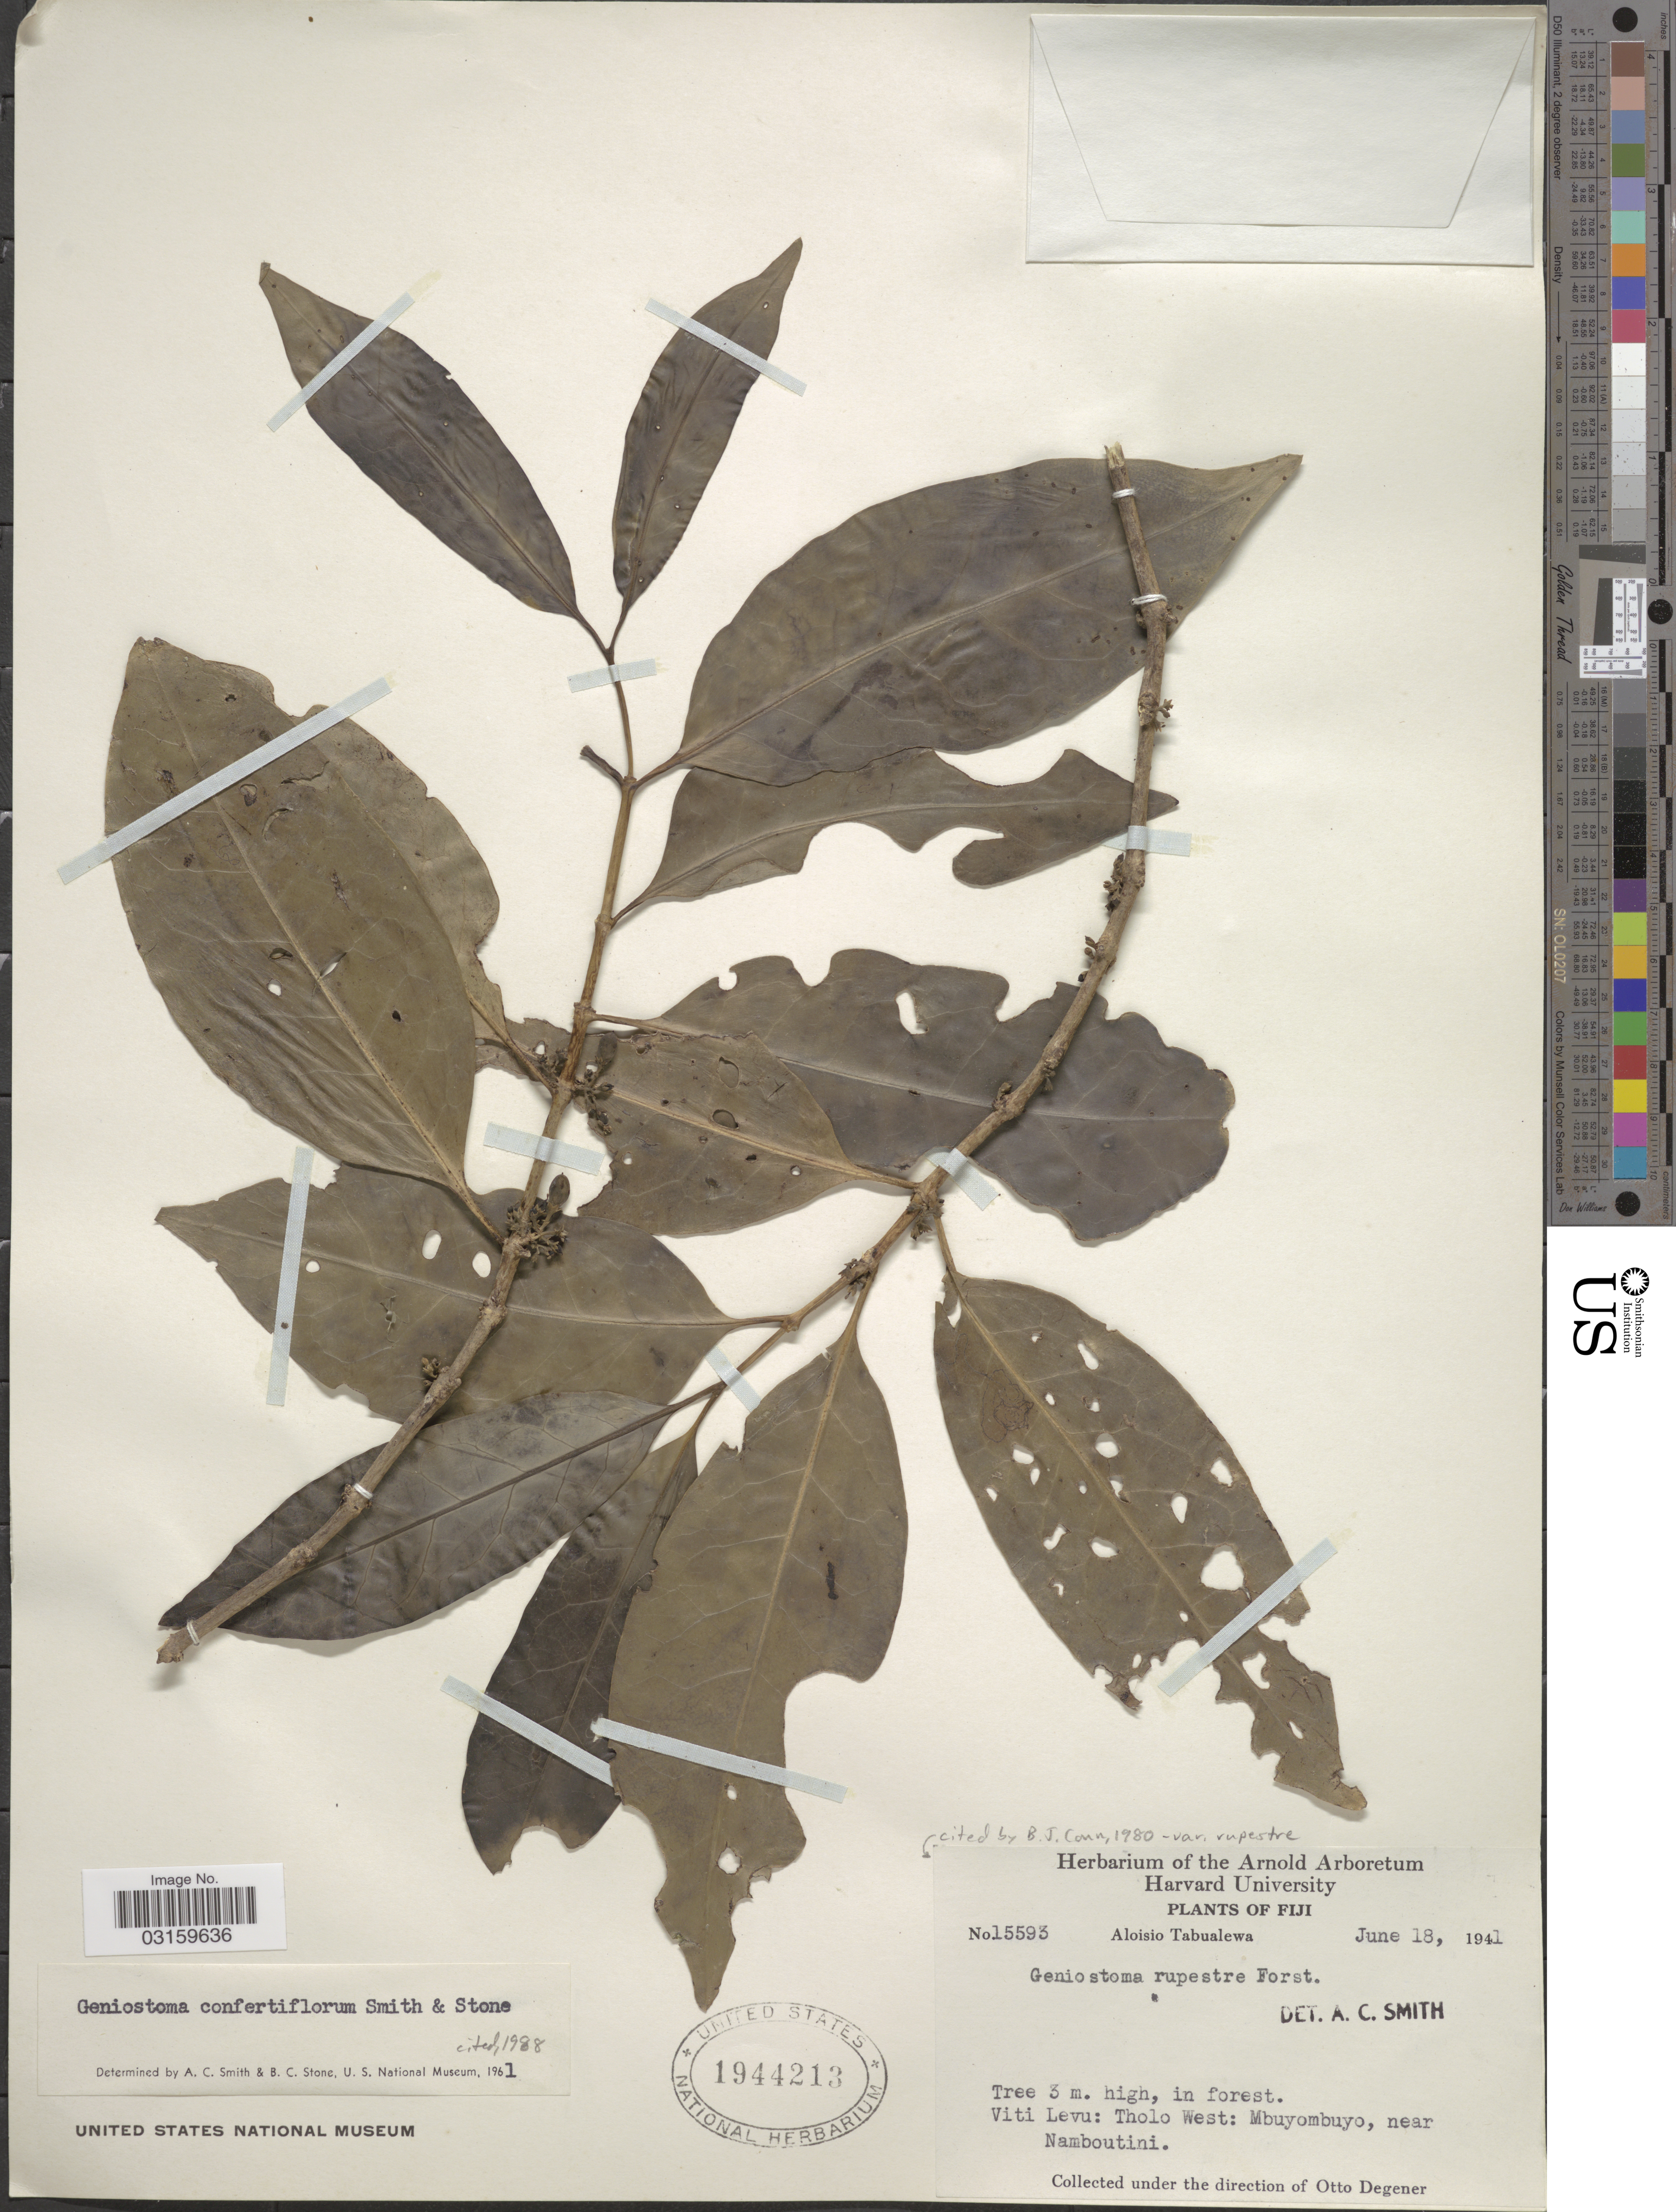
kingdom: Plantae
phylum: Tracheophyta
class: Magnoliopsida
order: Gentianales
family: Loganiaceae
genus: Geniostoma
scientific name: Geniostoma rupestre var. rupestre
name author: J.R. Forst. & G. Forst.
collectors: A. Tabualewa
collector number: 15593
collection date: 1941-06-18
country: Fiji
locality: Viti Levu: Tholo West: Mbuyombuyo, near Namboutini.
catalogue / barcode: US 1944213